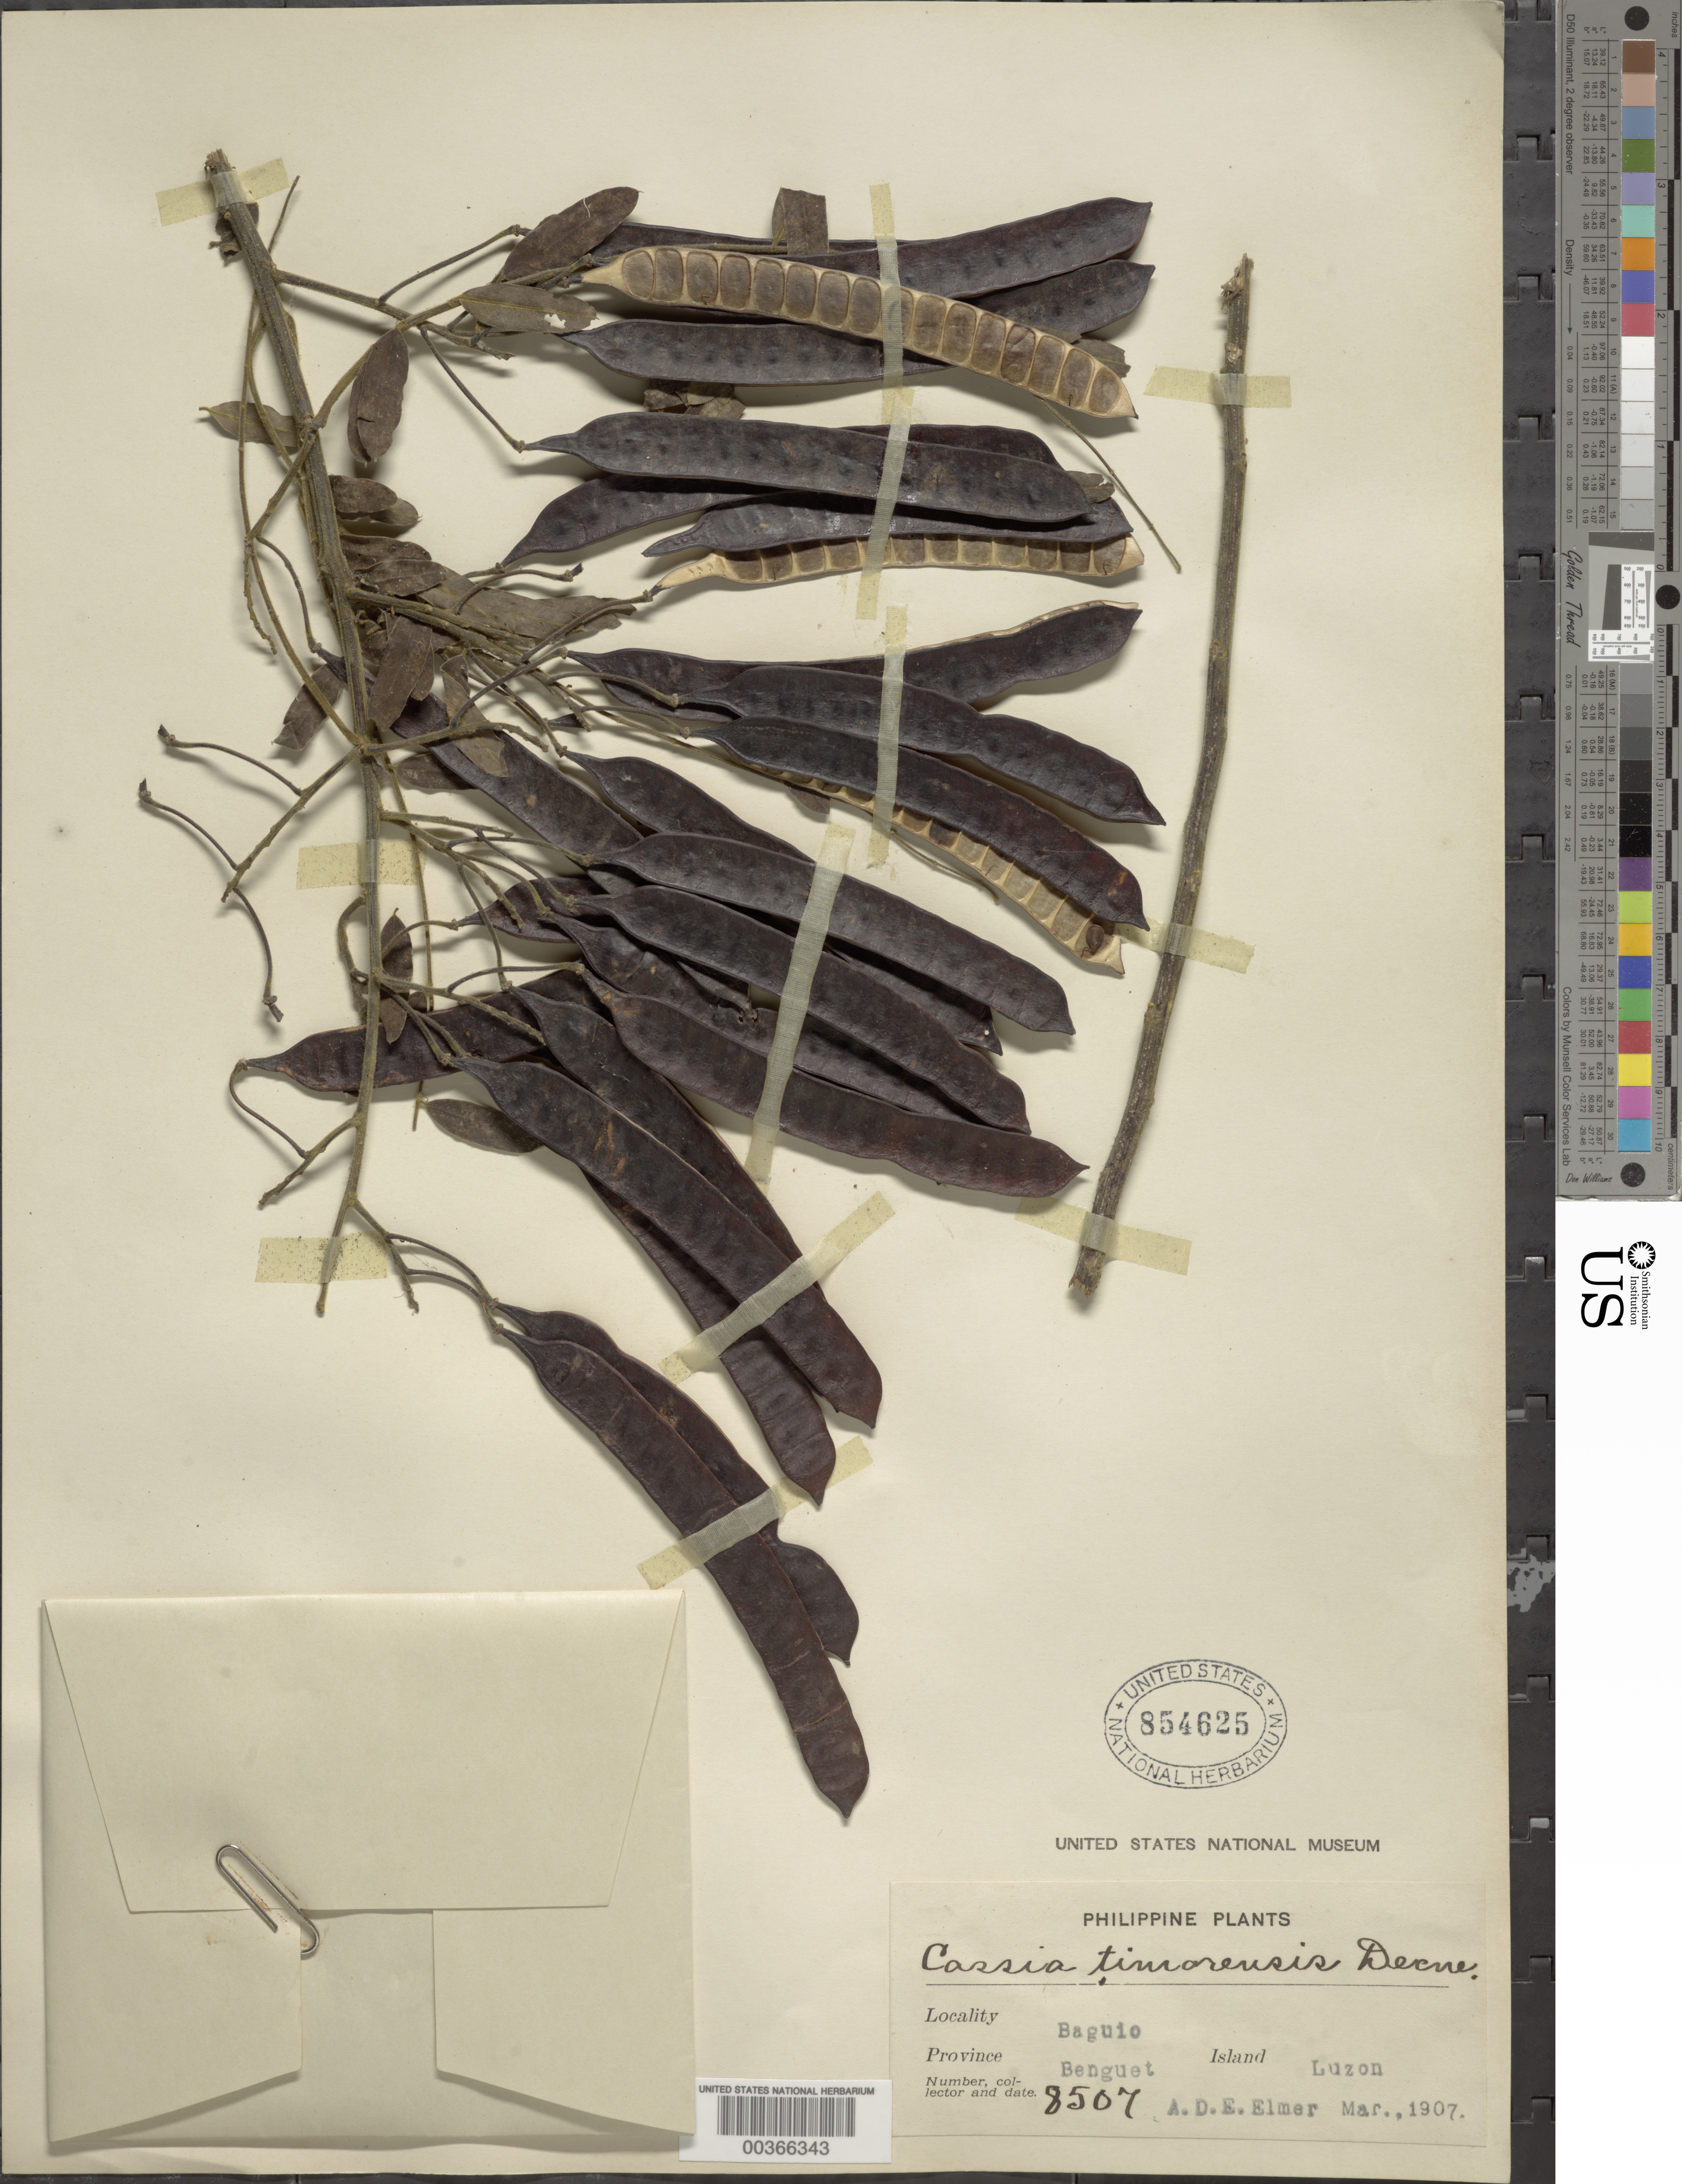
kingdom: Plantae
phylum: Tracheophyta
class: Magnoliopsida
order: Fabales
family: Fabaceae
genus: Senna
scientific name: Senna timorensis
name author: (DC.) H.S. Irwin & Barneby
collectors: A. D. E. Elmer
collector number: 8507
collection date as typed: Mar 1907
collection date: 1907-03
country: Philippines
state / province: Cordillera (Administrative Region)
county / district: Benguet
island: Luzon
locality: Baguio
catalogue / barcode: US 854625